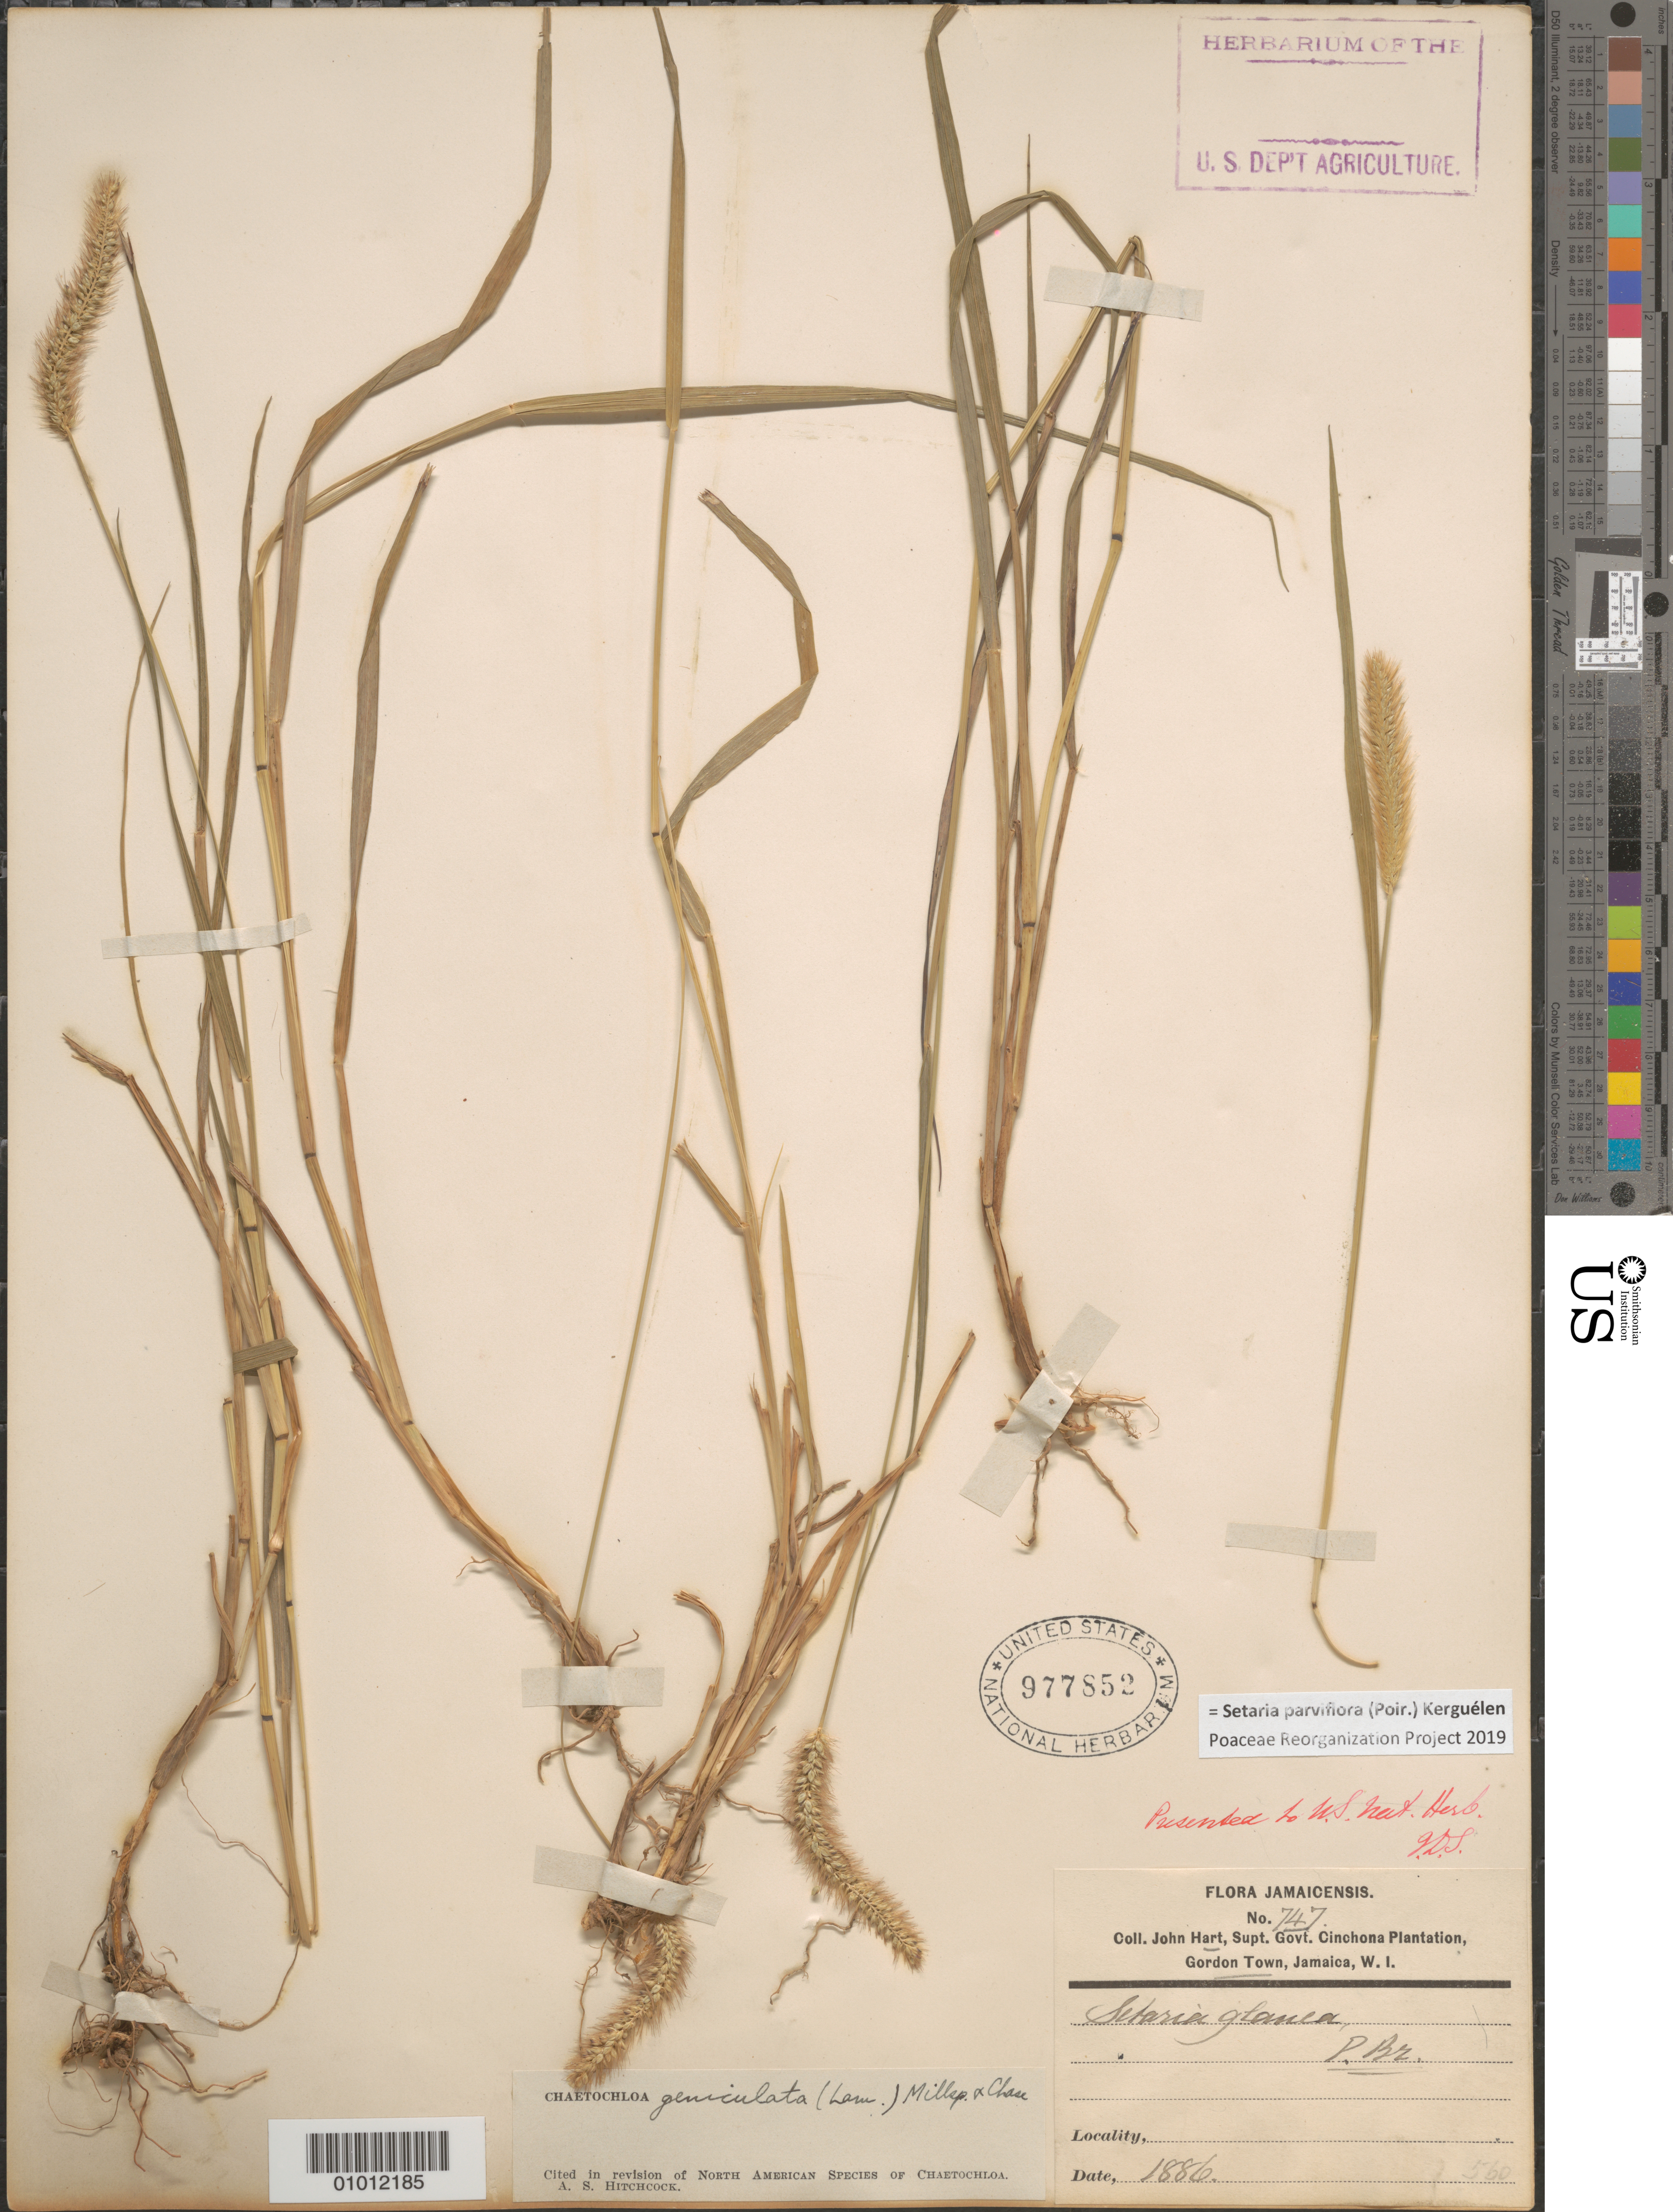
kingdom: Plantae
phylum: Tracheophyta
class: Liliopsida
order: Poales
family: Poaceae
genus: Setaria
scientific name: Setaria parviflora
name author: (Poir.) Kerguélen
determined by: Poaceae Reorganization Project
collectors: J. Hart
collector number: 747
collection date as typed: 1886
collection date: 1886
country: Jamaica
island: Jamaica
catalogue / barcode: US 977852